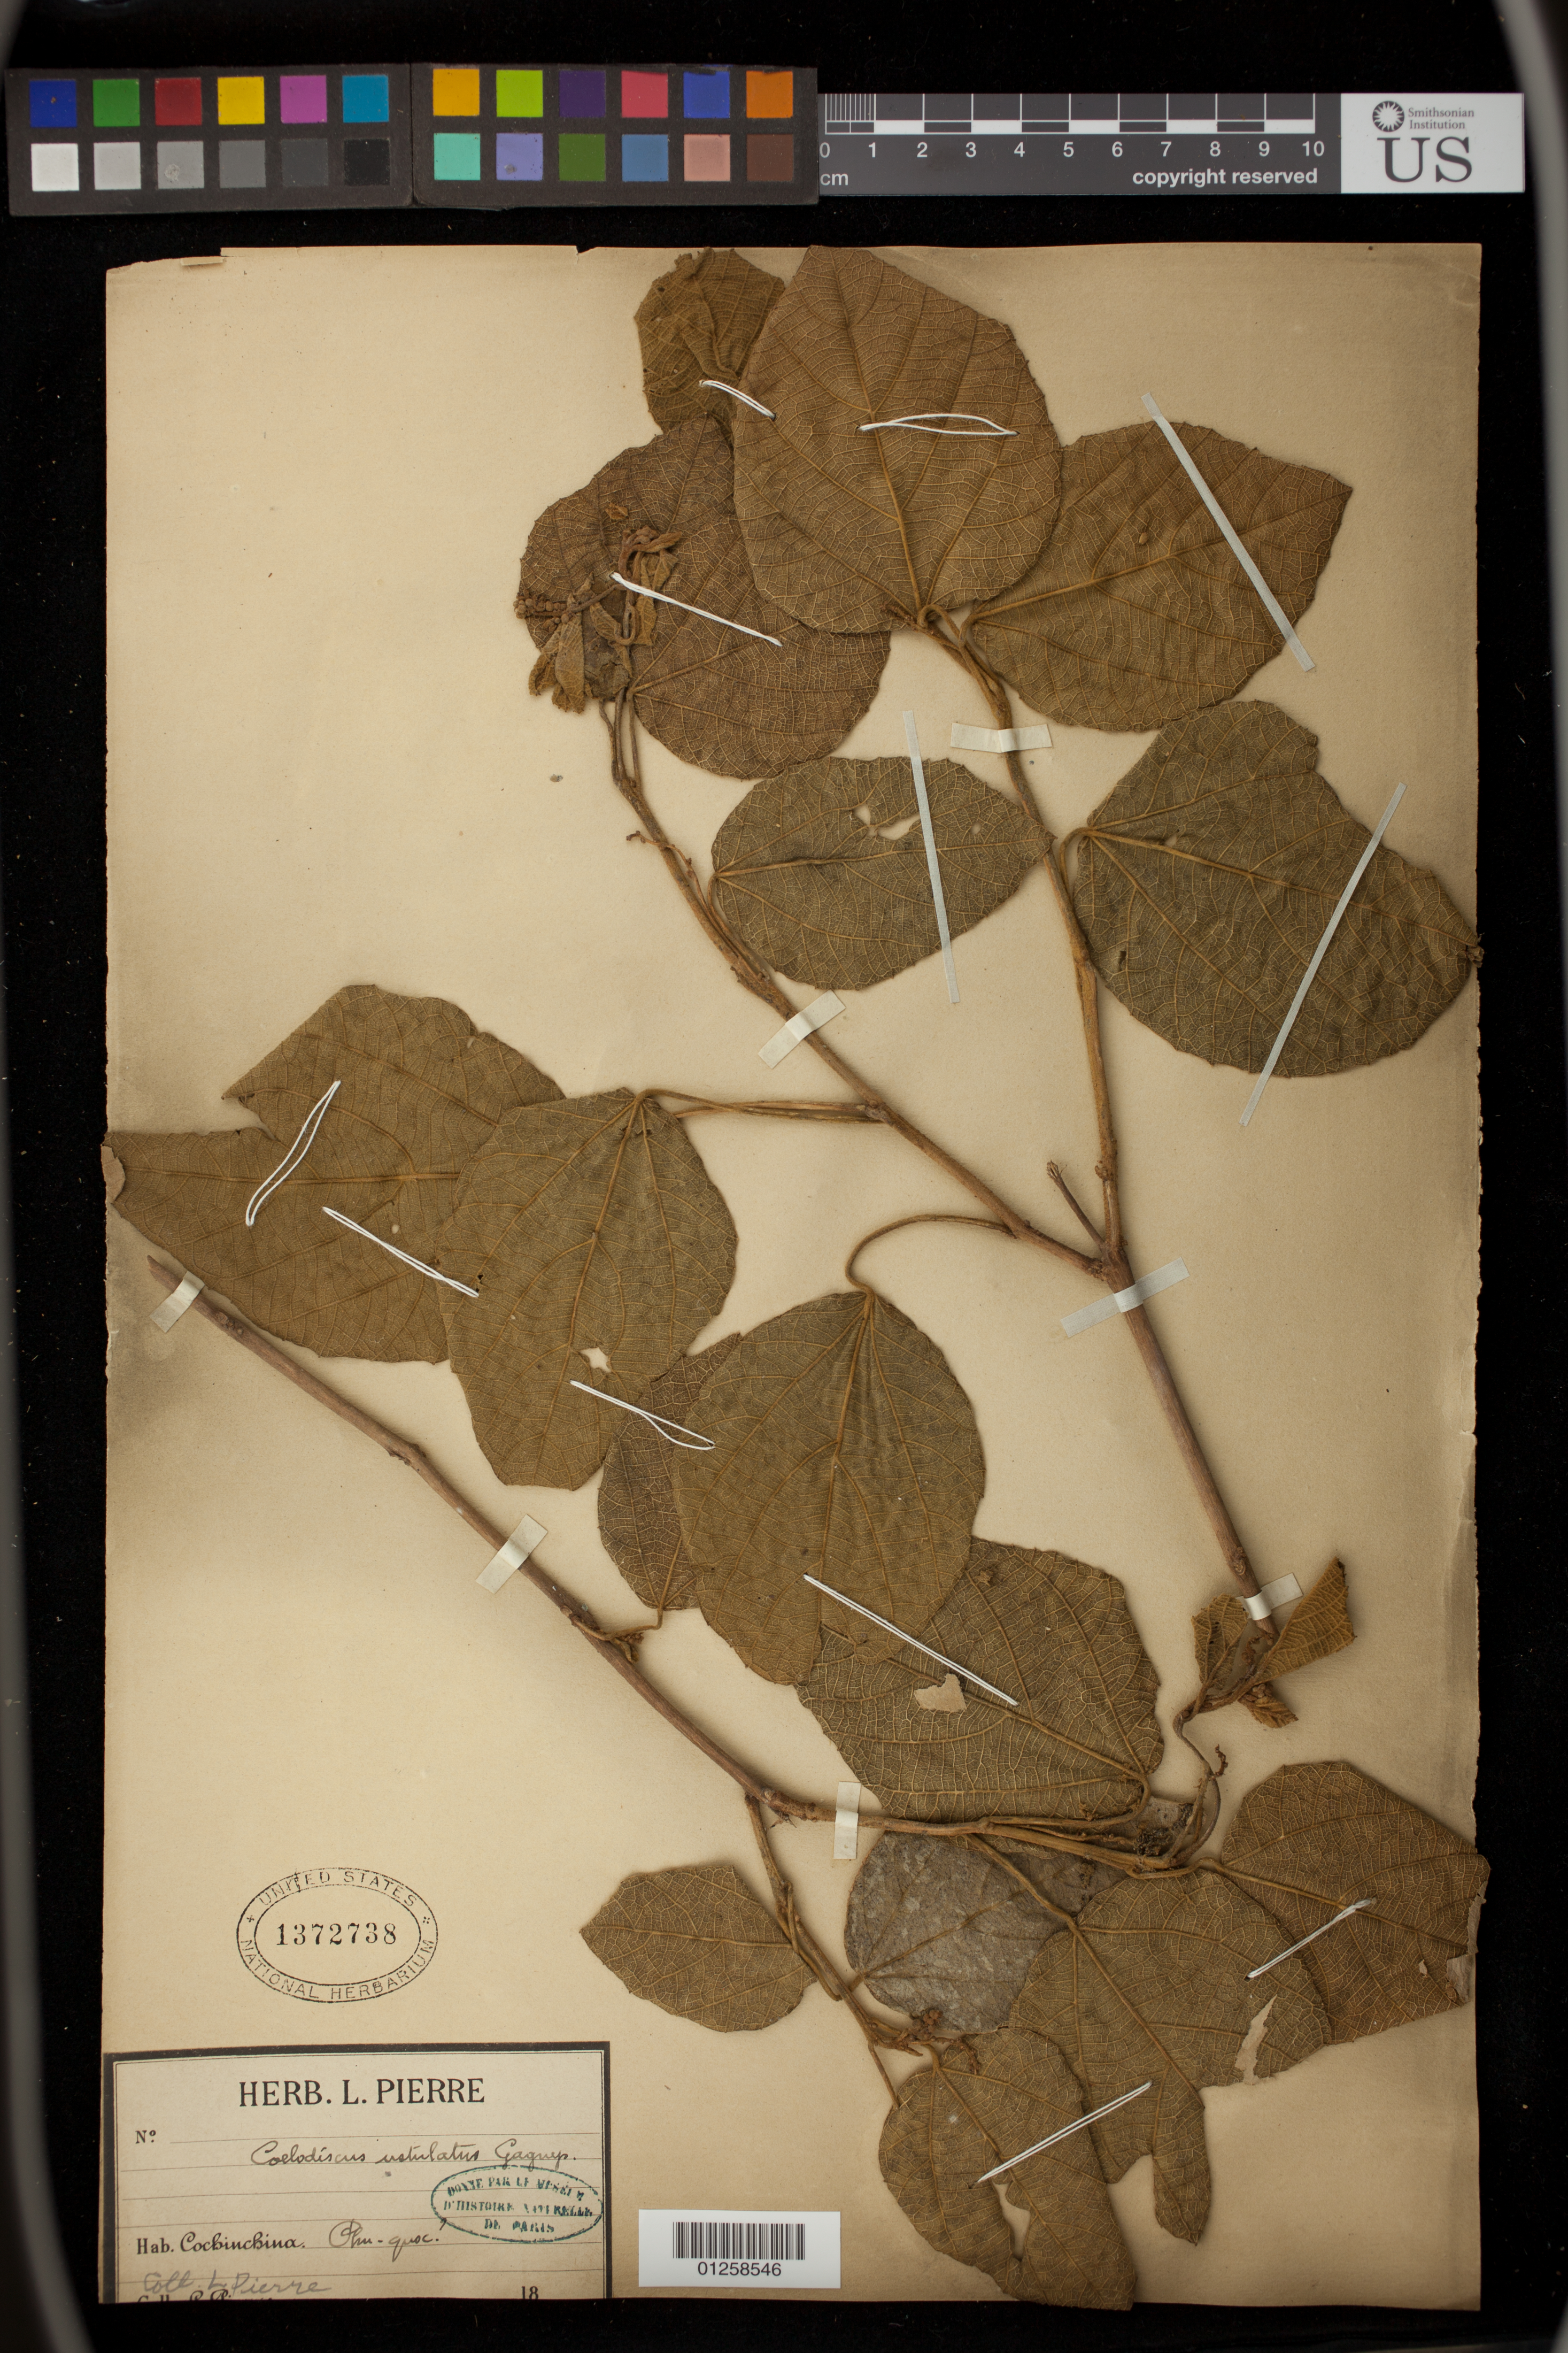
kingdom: Plantae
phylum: Tracheophyta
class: Magnoliopsida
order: Malpighiales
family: Phyllanthaceae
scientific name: Coelodiscus ustulatus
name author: Gagnep.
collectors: L. Pierre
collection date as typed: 18--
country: Vietnam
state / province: Kien Giang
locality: Cochin China. Phu Quoc.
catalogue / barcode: US 1372738